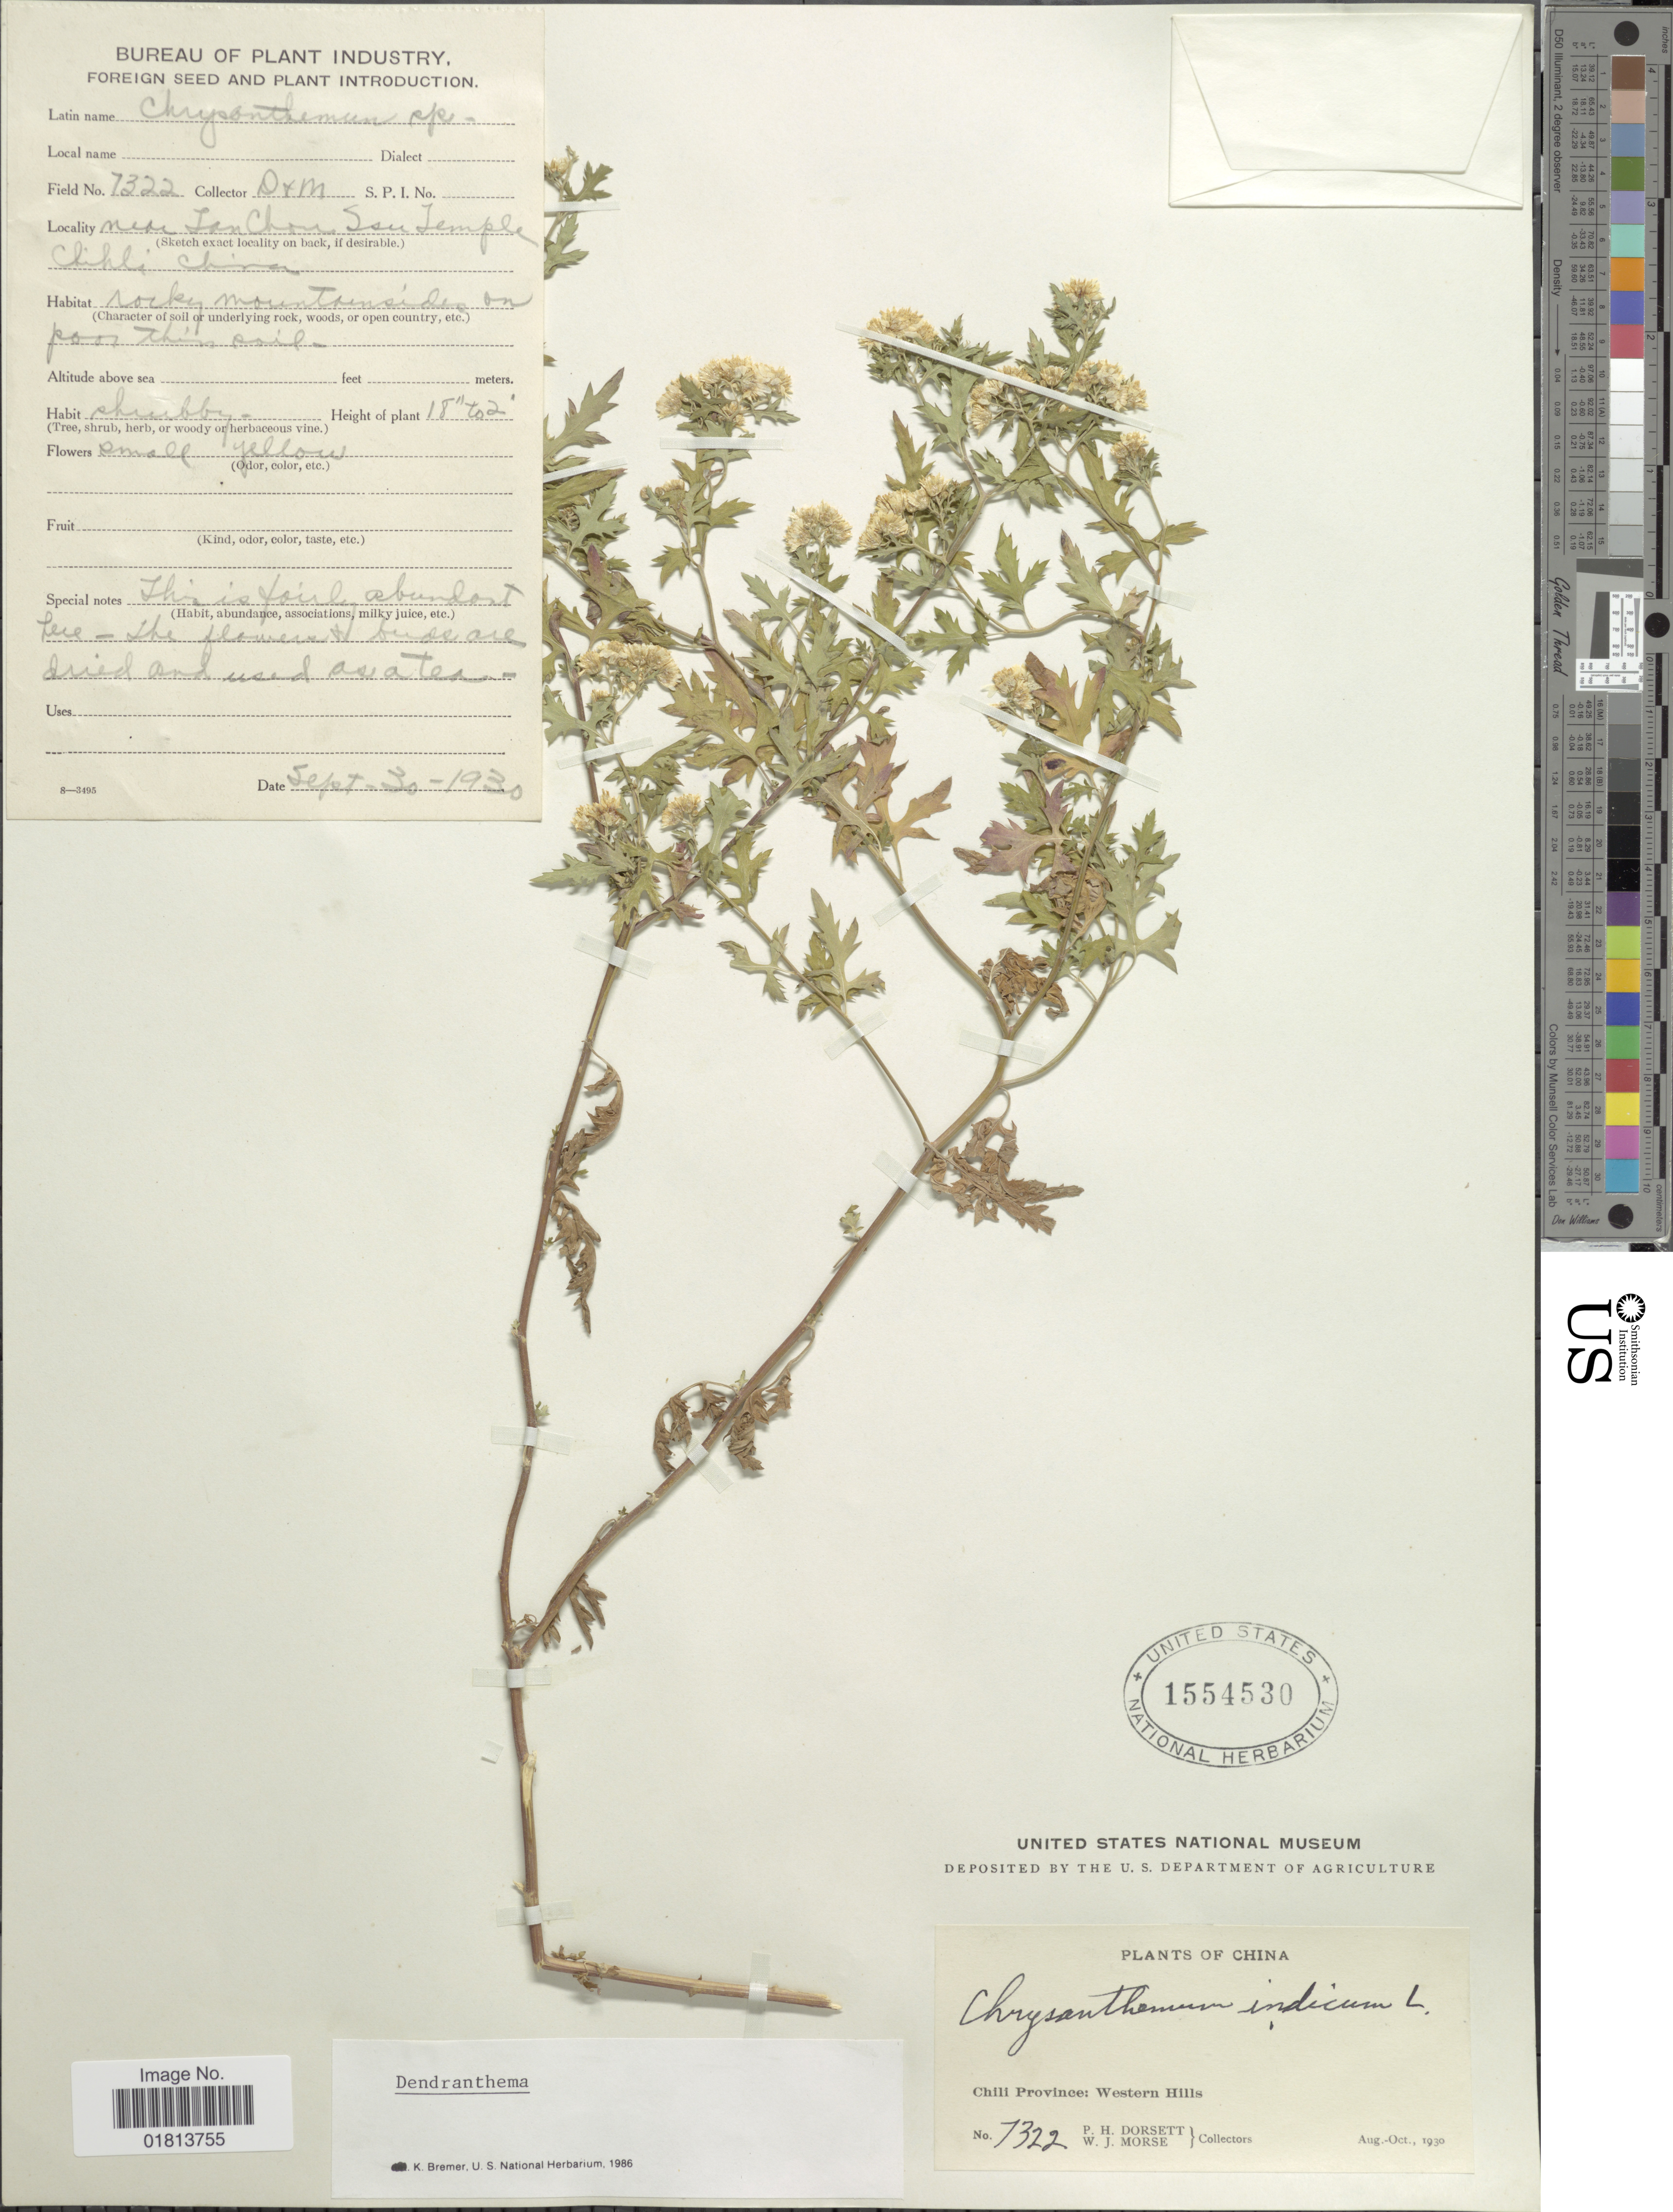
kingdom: Plantae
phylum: Tracheophyta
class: Magnoliopsida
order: Asterales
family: Asteraceae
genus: Dendranthema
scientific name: Dendranthema indicum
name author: (L.) Des Moul.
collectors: P. H. Dorsett & W. J. Morse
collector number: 7322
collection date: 1930-09-30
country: China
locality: Chili Province: Western Hills, near Tan Chon, Ssu Temple [interpreted]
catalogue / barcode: US 1554530